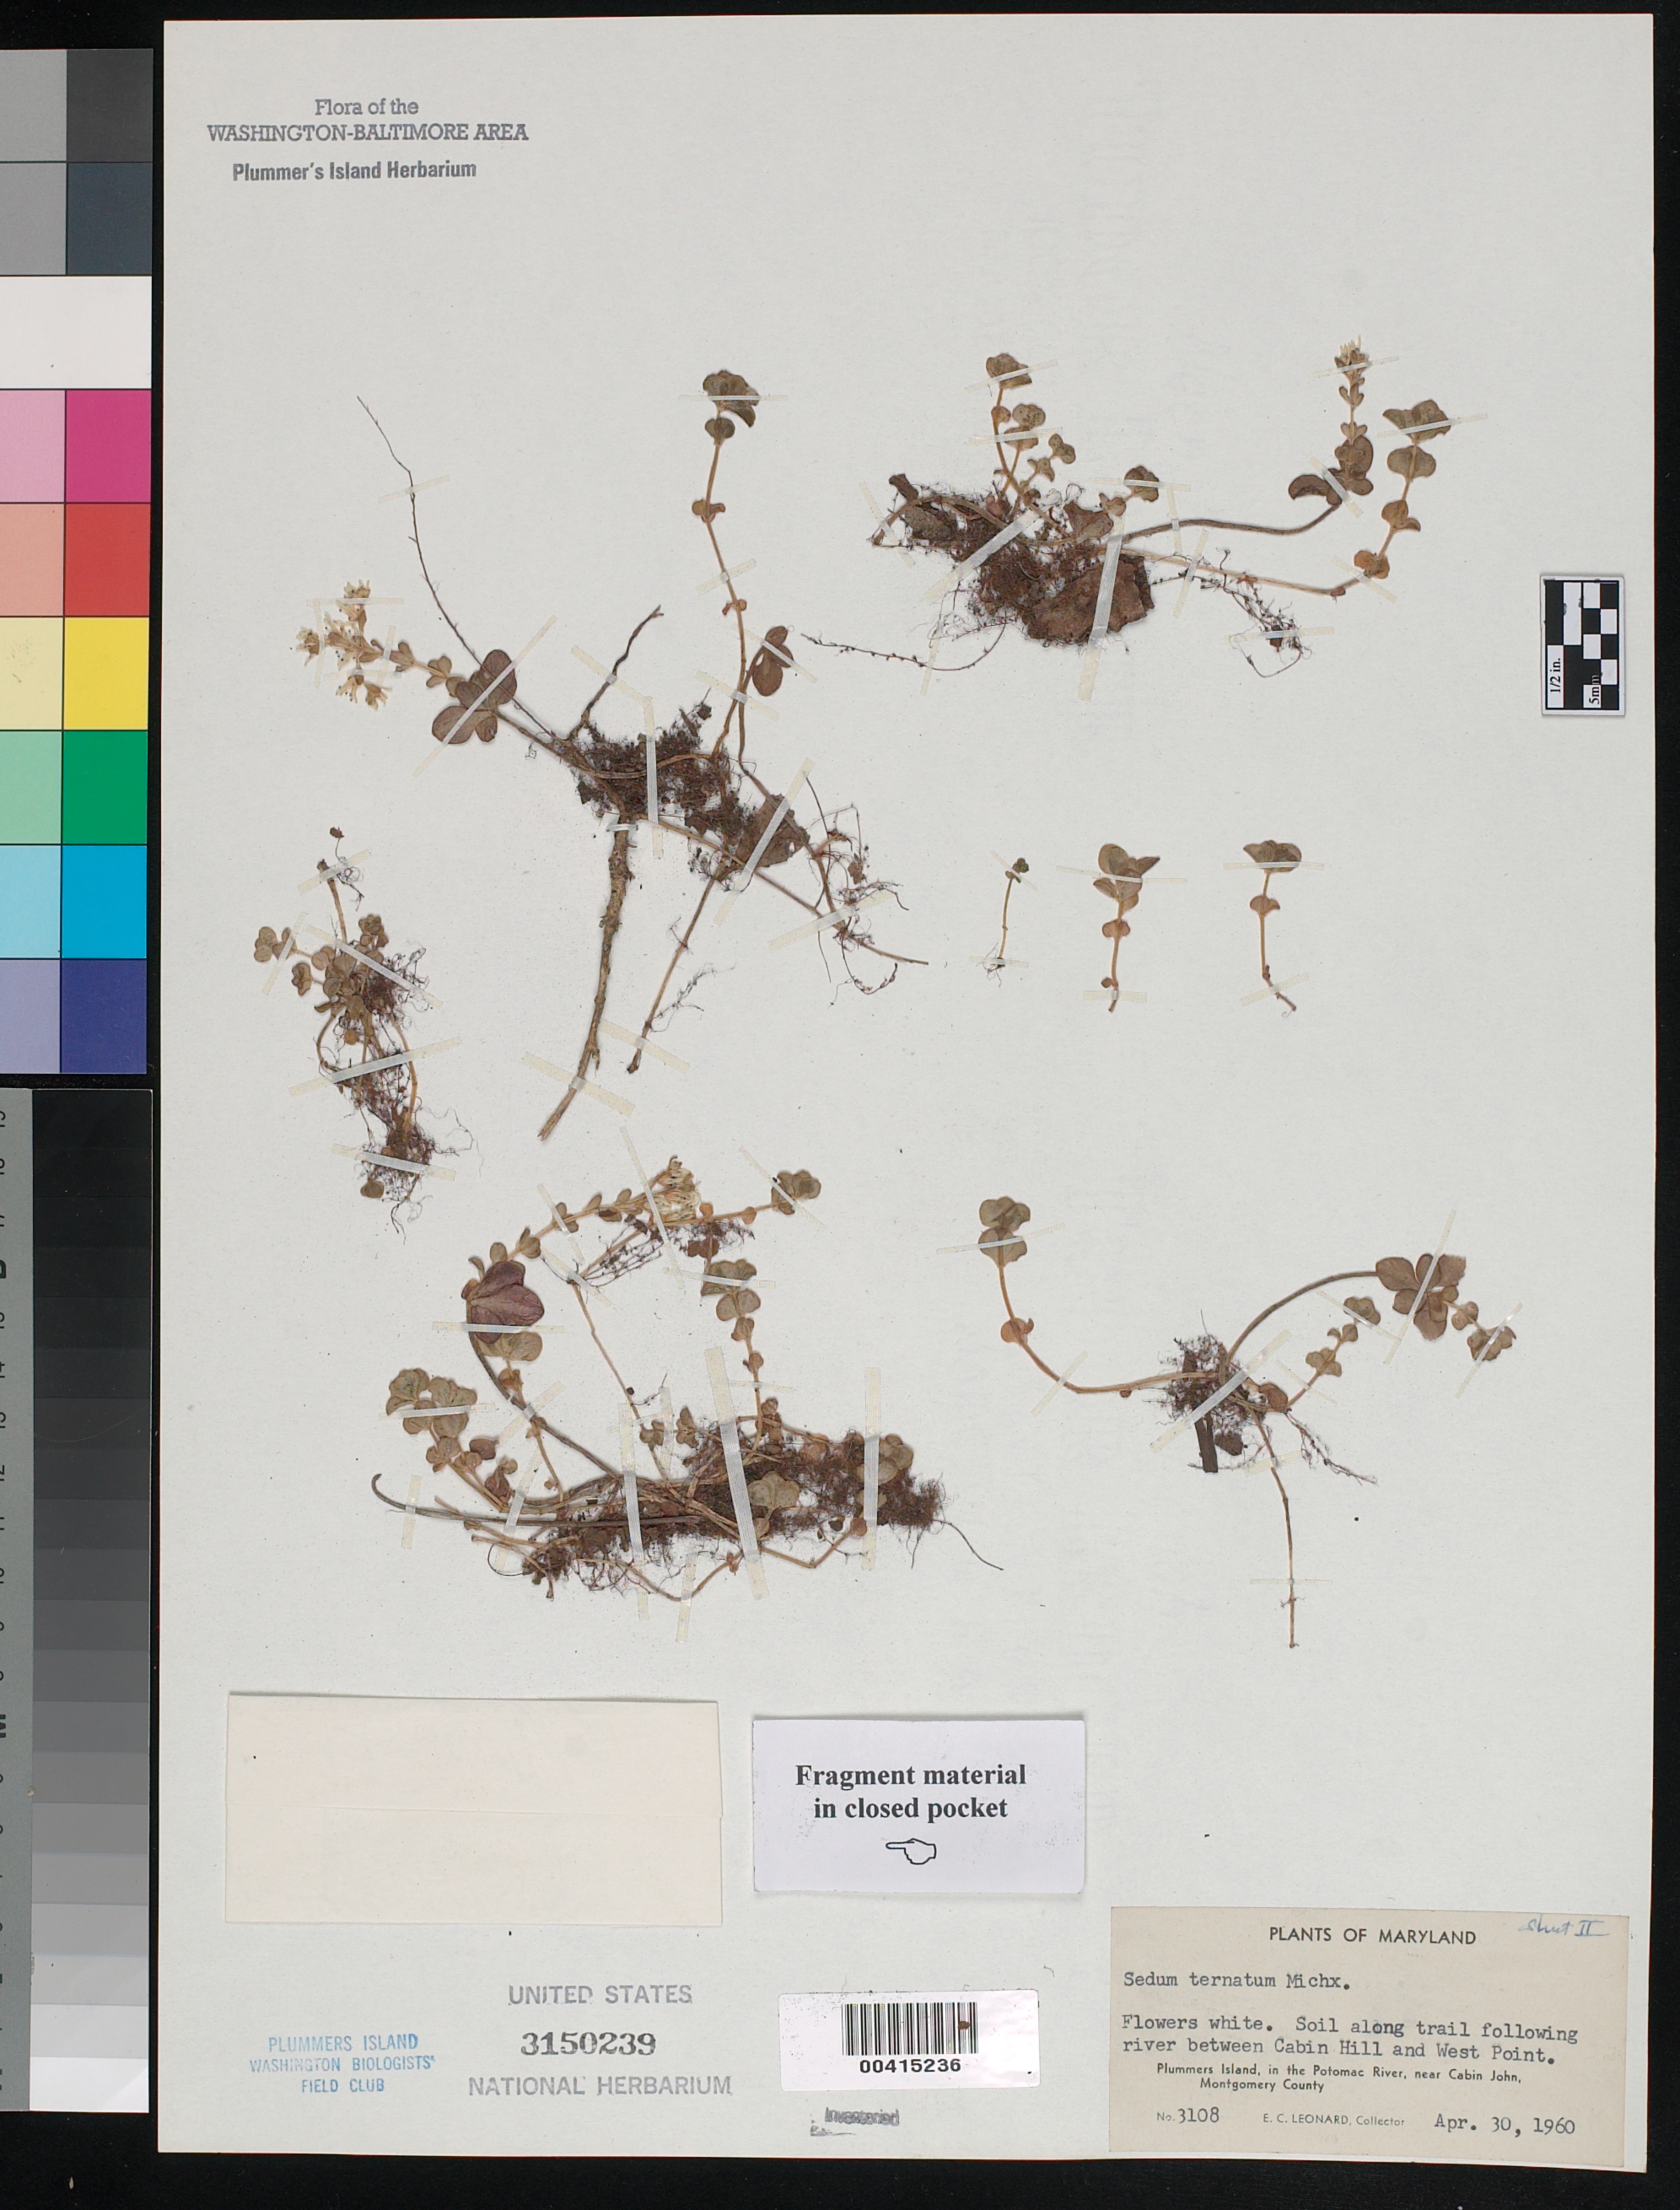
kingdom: Plantae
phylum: Tracheophyta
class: Magnoliopsida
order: Saxifragales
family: Crassulaceae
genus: Sedum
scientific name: Sedum ternatum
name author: Michx.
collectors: E. C. Leonard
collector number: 3108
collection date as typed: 30 Apr 1960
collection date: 1960-04-30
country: United States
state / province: Maryland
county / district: Montgomery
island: Plummers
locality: Plummer's Island; along trail following river between Cabin Hill and west Point C. & O. Canal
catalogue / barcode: US 3150239